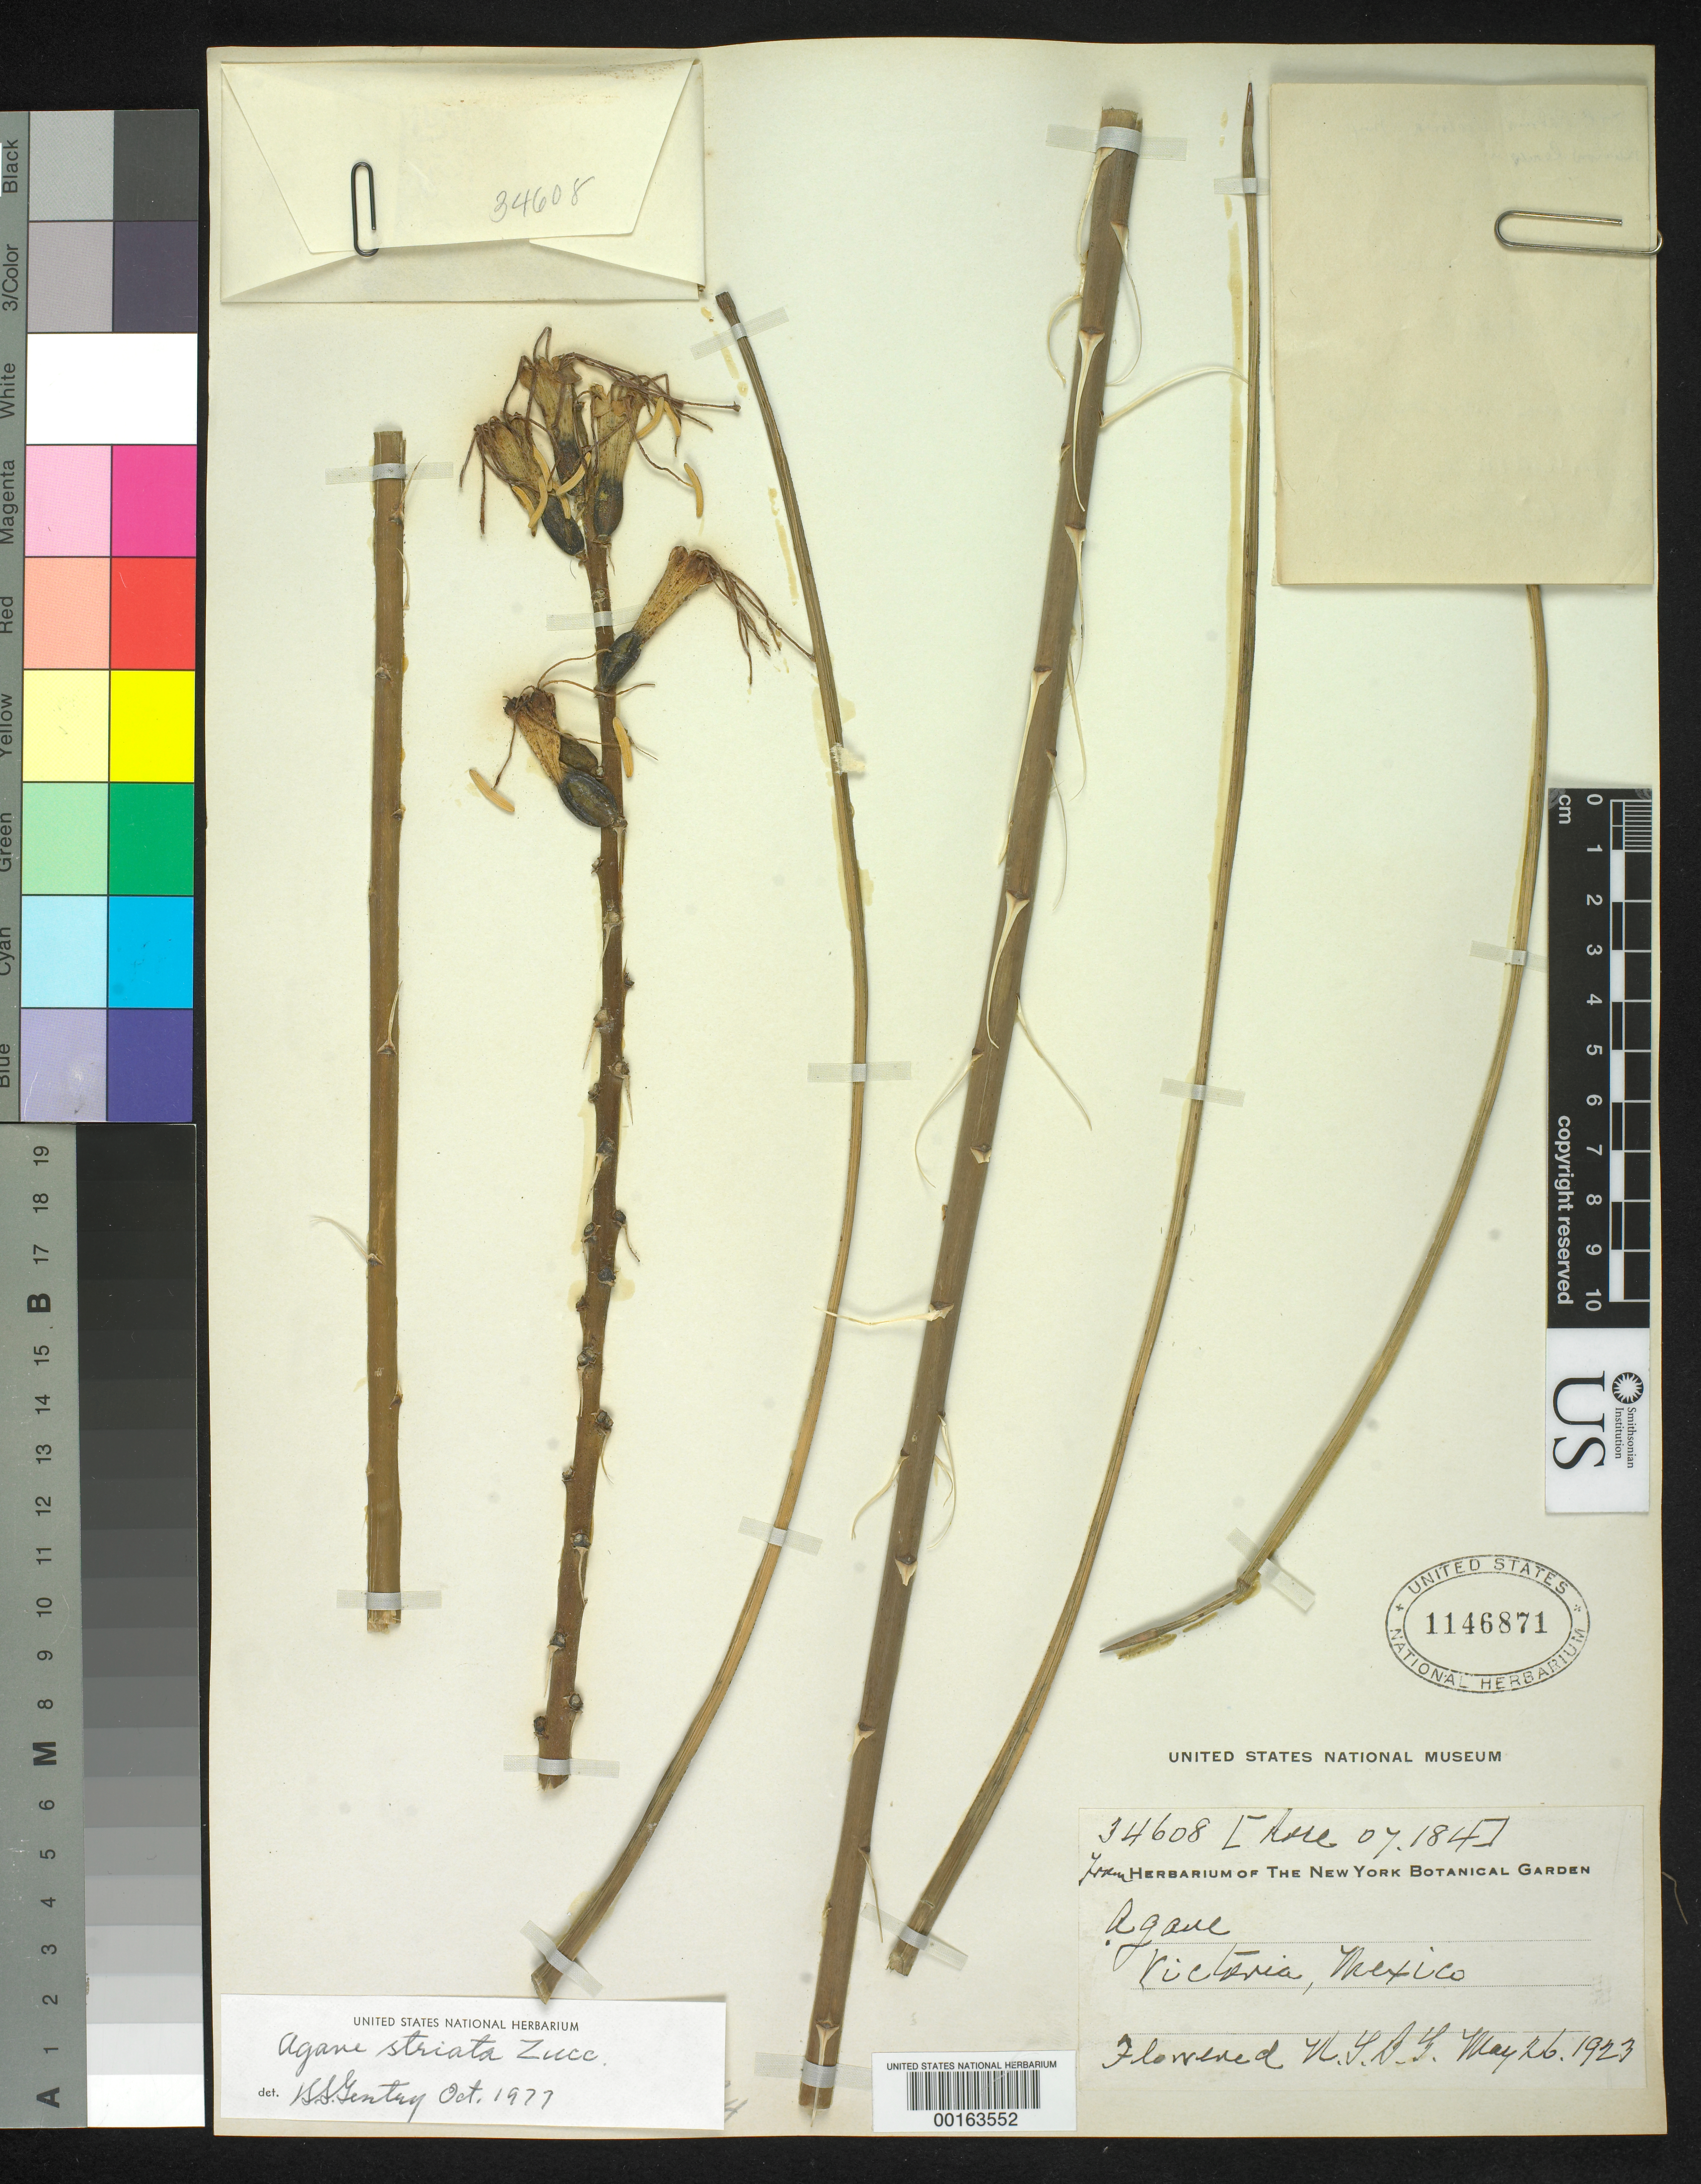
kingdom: Plantae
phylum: Tracheophyta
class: Liliopsida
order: Asparagales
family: Asparagaceae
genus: Agave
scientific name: Agave striata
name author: Zucc.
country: Mexico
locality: Victoria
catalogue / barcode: US 1146871